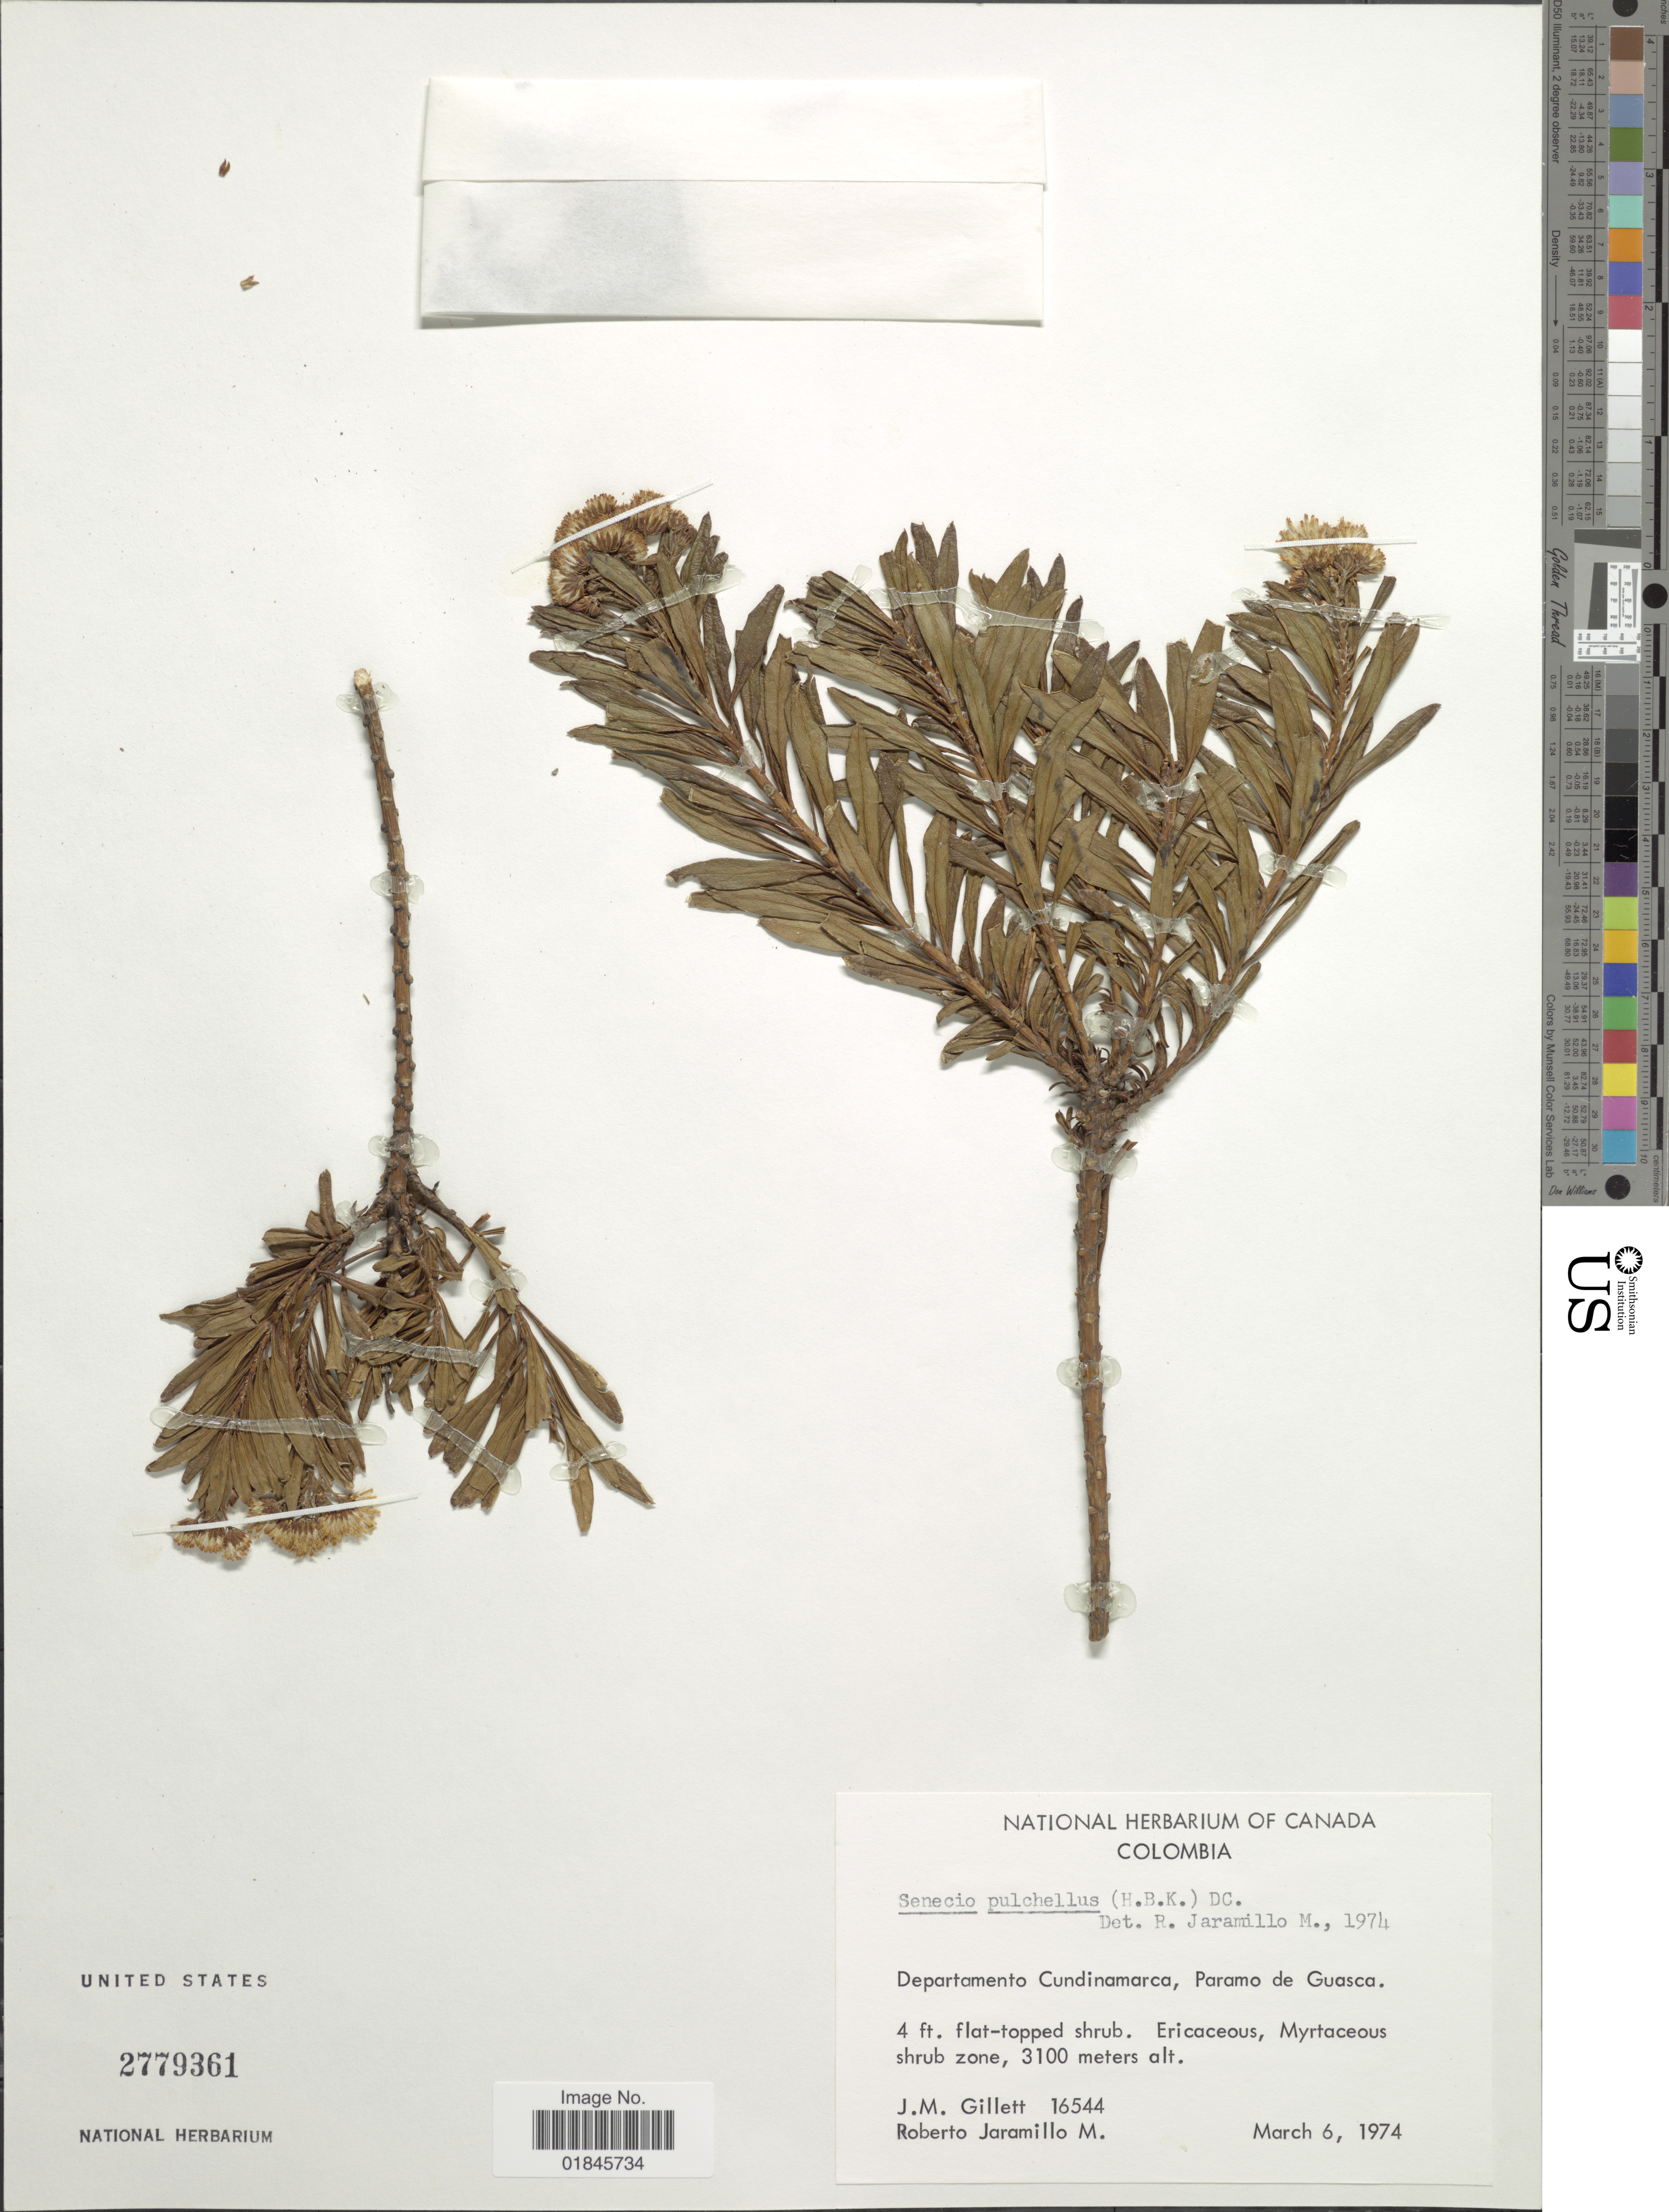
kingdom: Plantae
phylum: Tracheophyta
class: Magnoliopsida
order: Asterales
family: Asteraceae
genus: Pentacalia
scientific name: Pentacalia pulchella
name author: (Kunth) Cuatrec.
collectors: J. M. Gillett & R. Jaramillo M.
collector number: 16544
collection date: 1974-03-06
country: Colombia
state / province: Cundinamarca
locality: Departamento Cundinamarca, Paramo de Guasca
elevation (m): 3100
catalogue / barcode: US 2779361